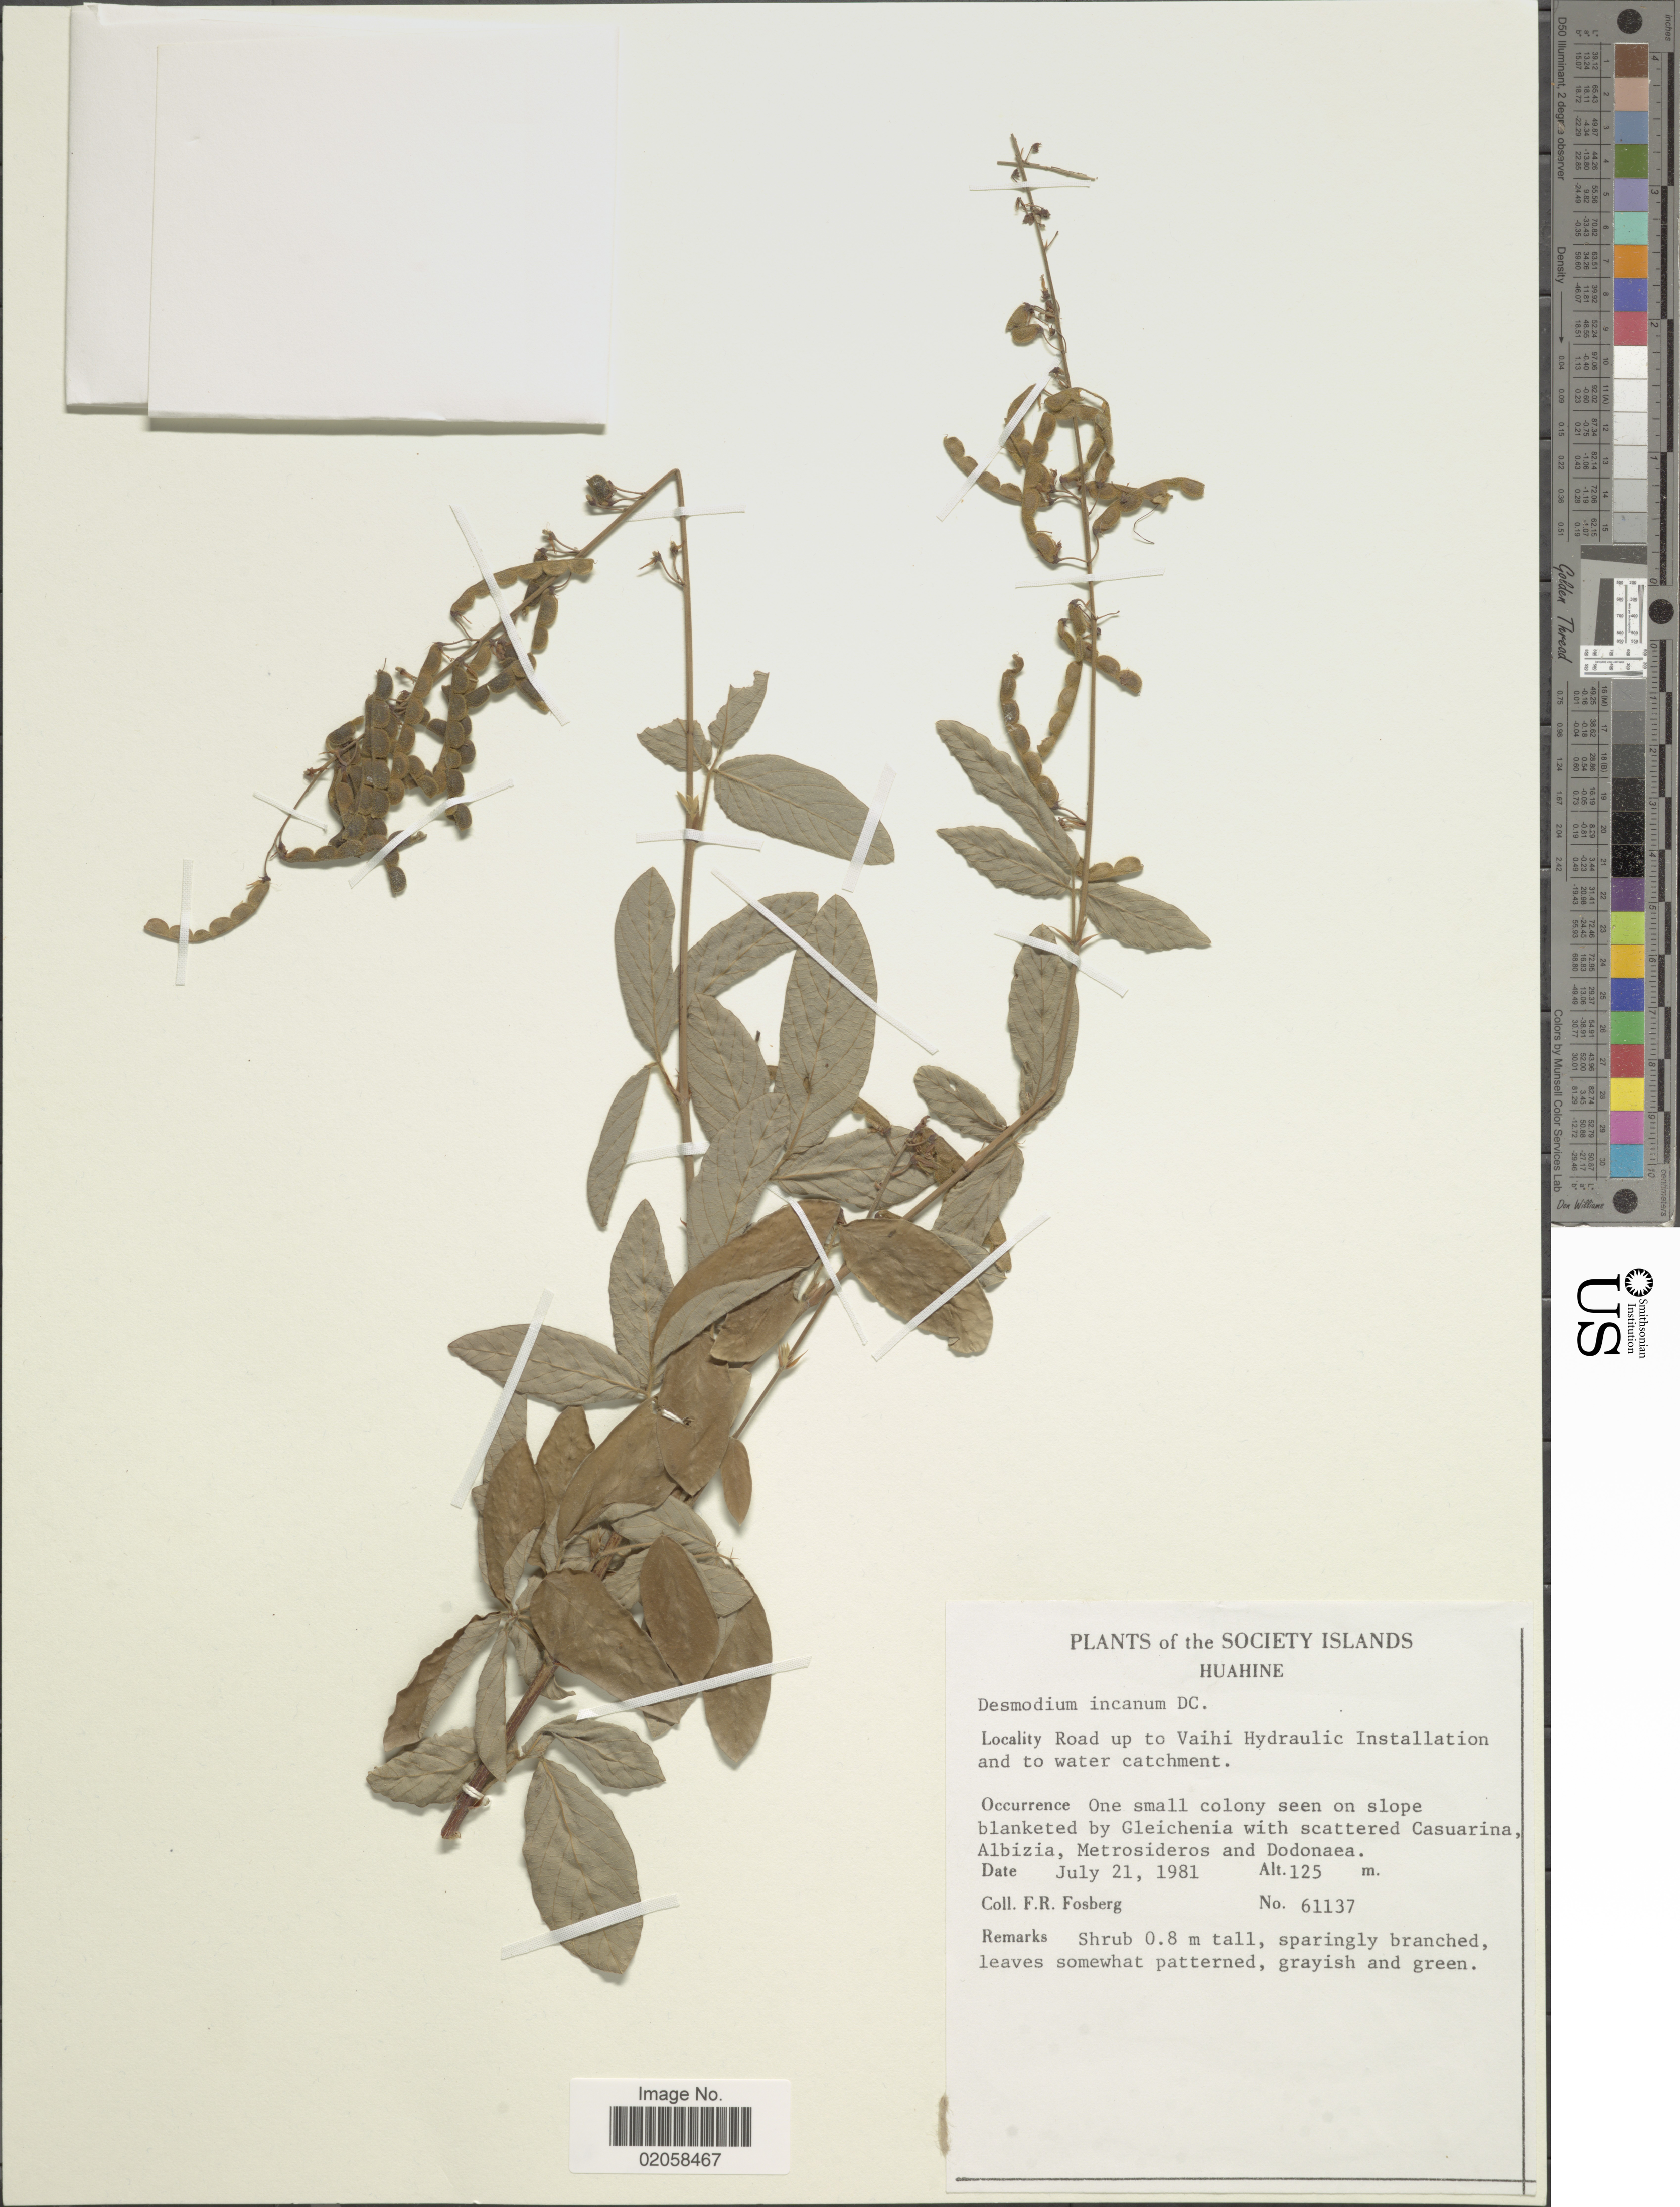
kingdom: Plantae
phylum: Tracheophyta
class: Magnoliopsida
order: Fabales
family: Fabaceae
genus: Desmodium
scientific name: Desmodium incanum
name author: (Sw.) DC.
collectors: F. R. Fosberg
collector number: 61137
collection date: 1981-07-21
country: French Polynesia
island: Huahine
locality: Huahine, Society Islands, road up to Vaihi Hydraulis Installation and to water catchment, one small colony seen on slope.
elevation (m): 125